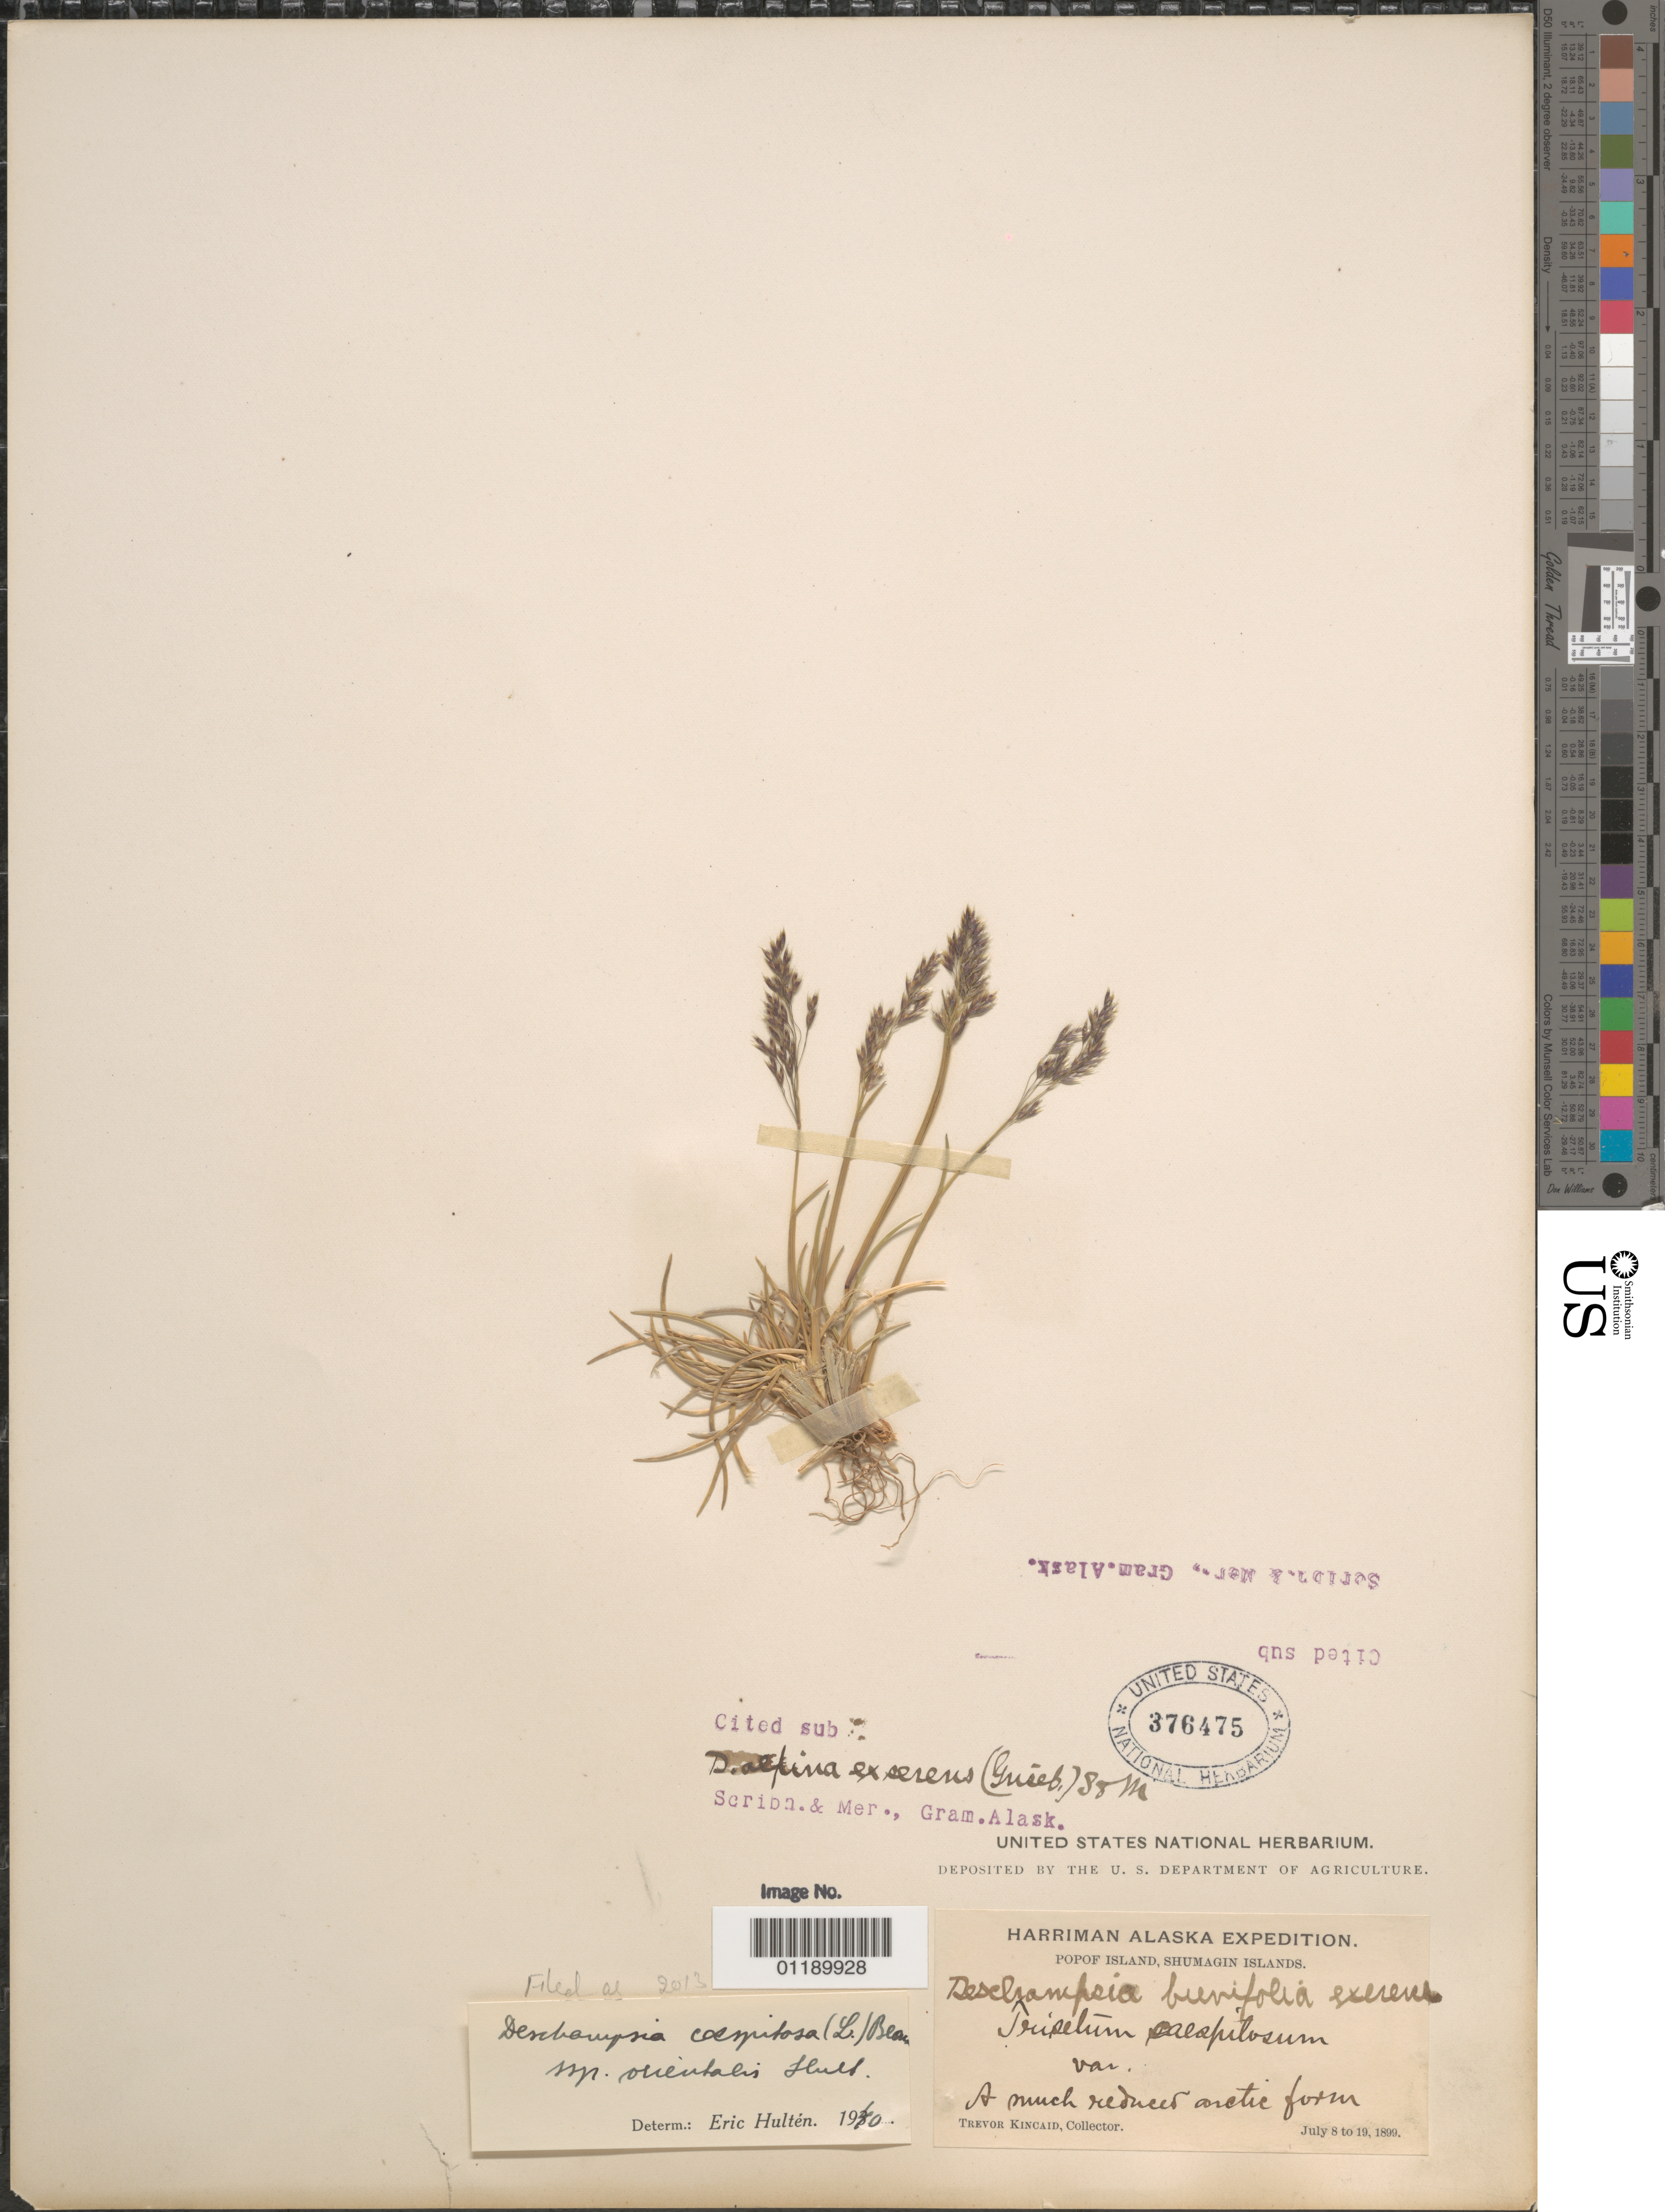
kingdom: Plantae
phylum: Tracheophyta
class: Liliopsida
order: Poales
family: Poaceae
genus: Deschampsia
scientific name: Deschampsia cespitosa subsp. orientalis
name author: Hultén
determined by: Hultén, [O.] Eric G.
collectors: T. C. Kincaid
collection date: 1899-07-08/1899-07-19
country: United States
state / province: Alaska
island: Popof Island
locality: Popof Island, Shumagin Islands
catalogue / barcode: US 376475